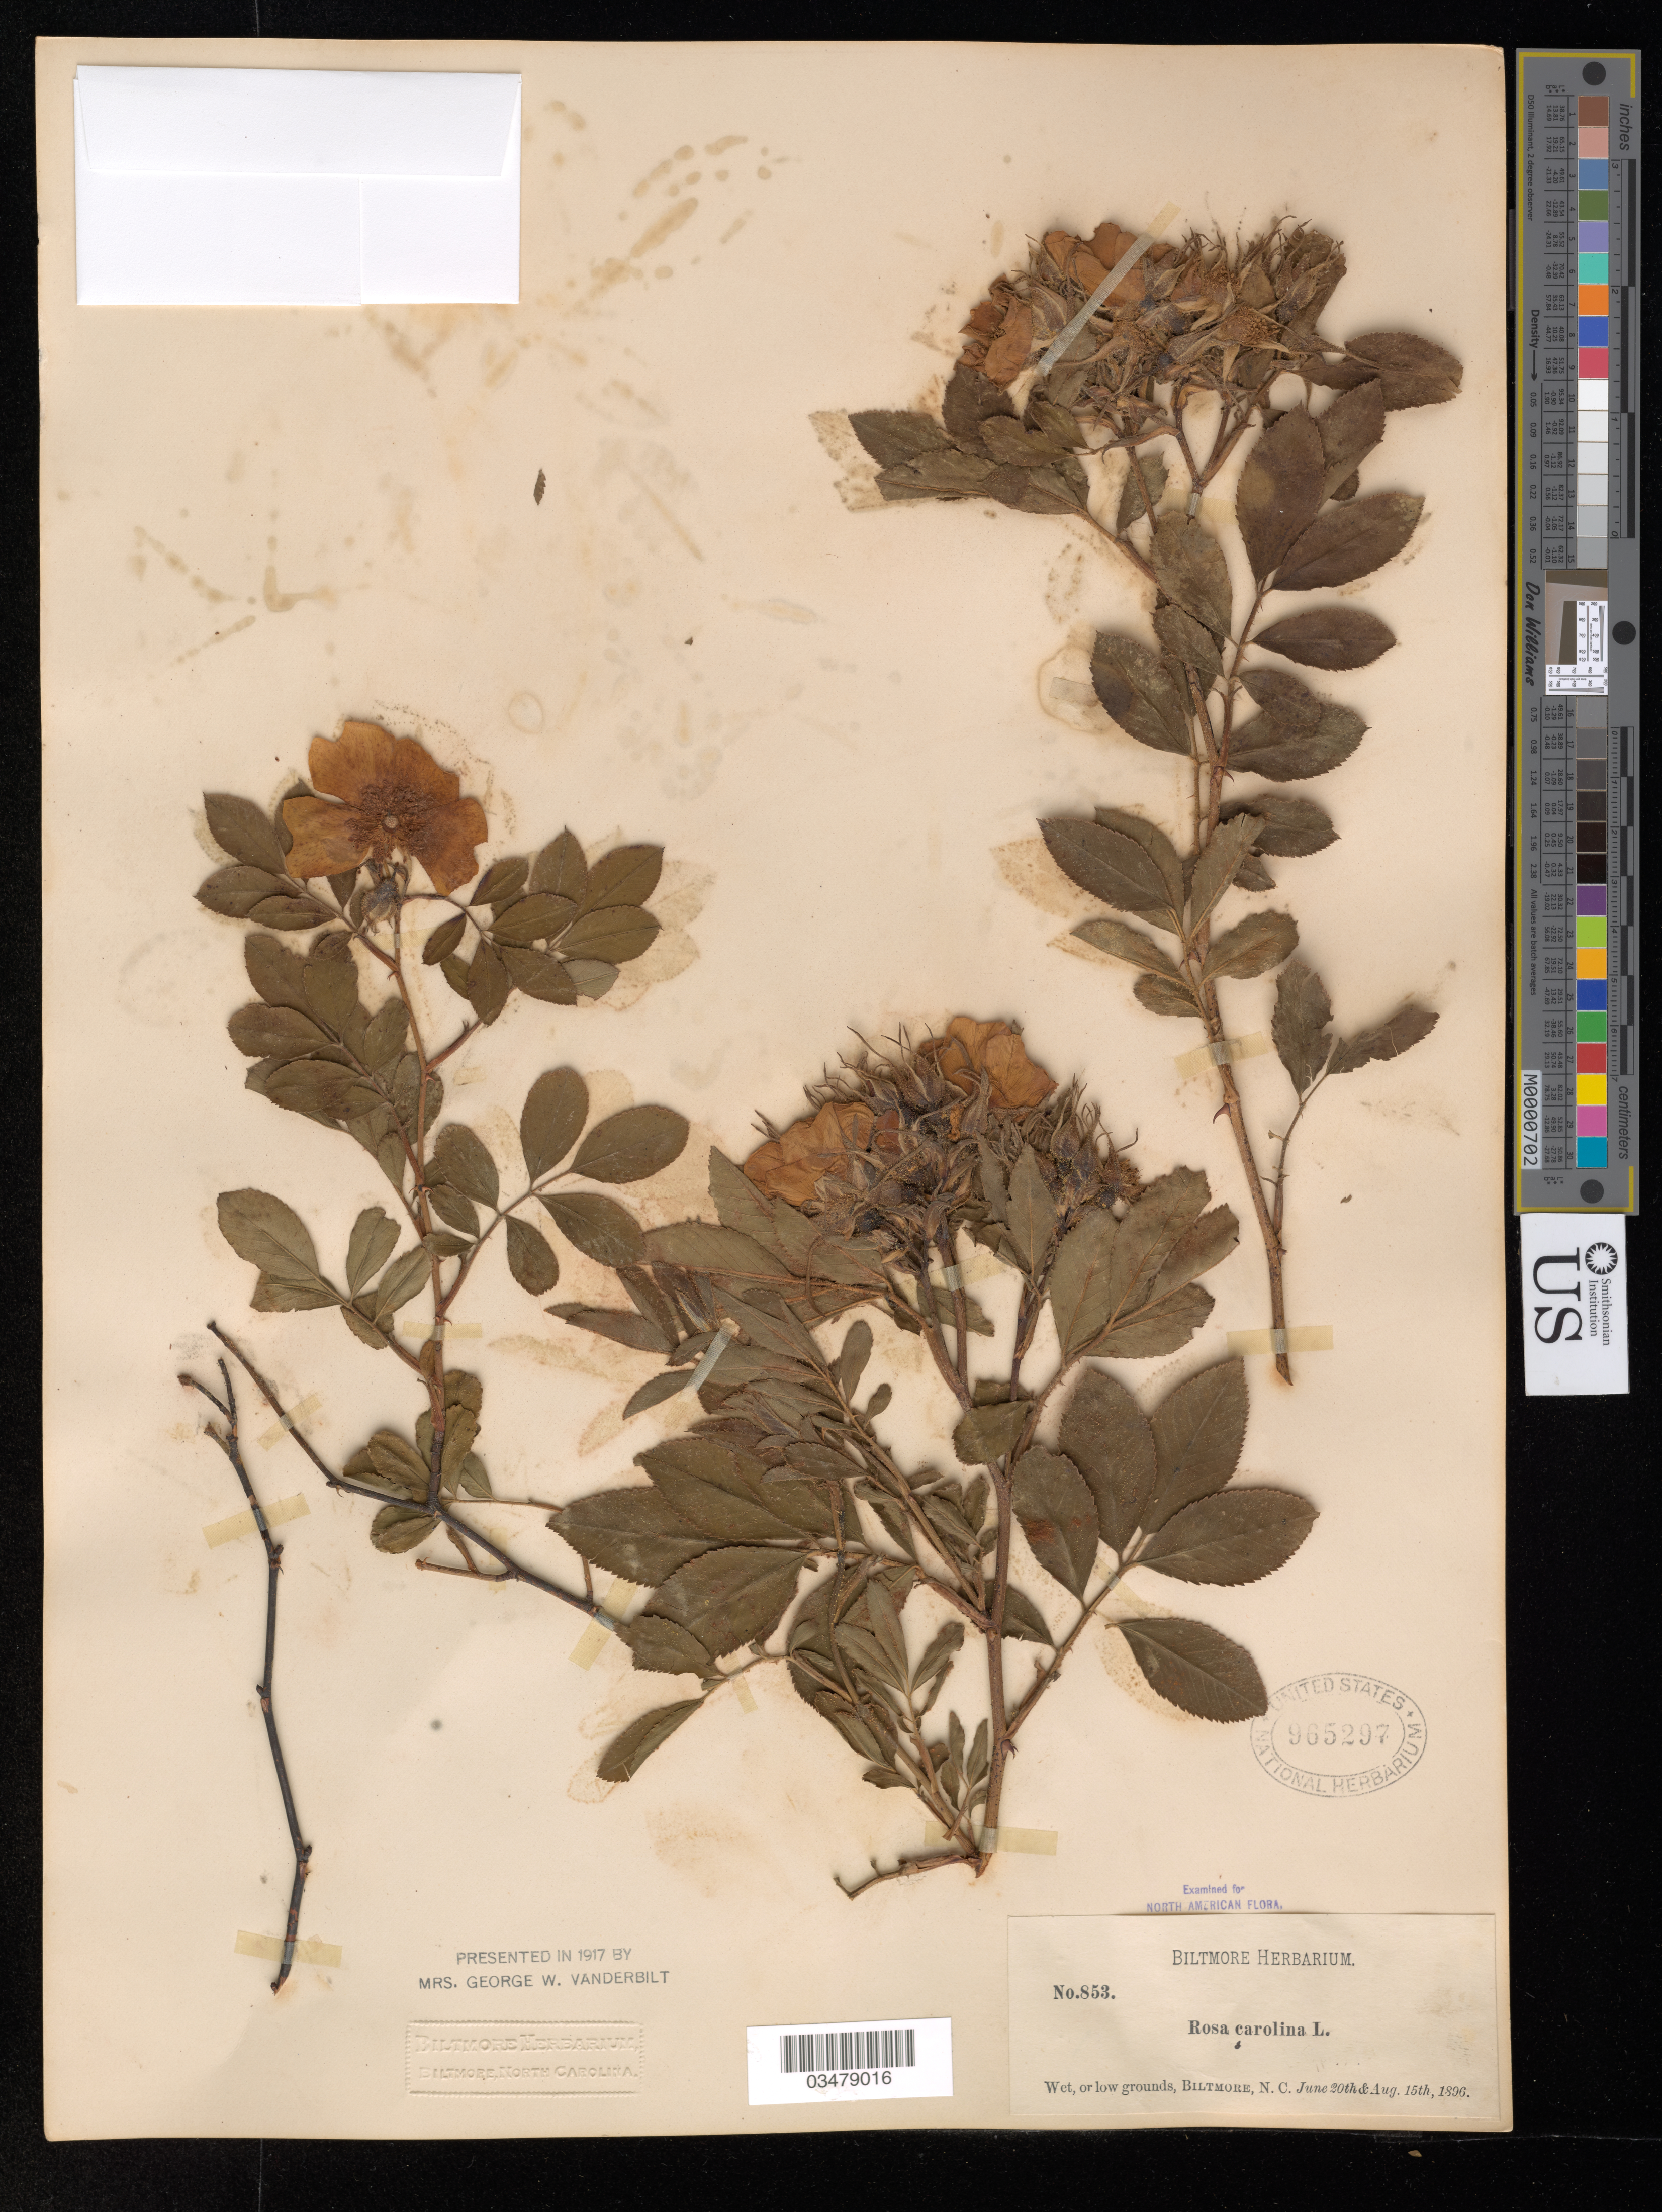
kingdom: Plantae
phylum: Tracheophyta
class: Magnoliopsida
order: Rosales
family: Rosaceae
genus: Rosa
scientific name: Rosa carolina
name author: L.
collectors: ex herb. Biltmore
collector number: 853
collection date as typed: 15 Aug 1896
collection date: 1896-08-15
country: United States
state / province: North Carolina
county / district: Buncombe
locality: Biltmore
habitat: Wet or low grounds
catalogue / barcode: US 965297